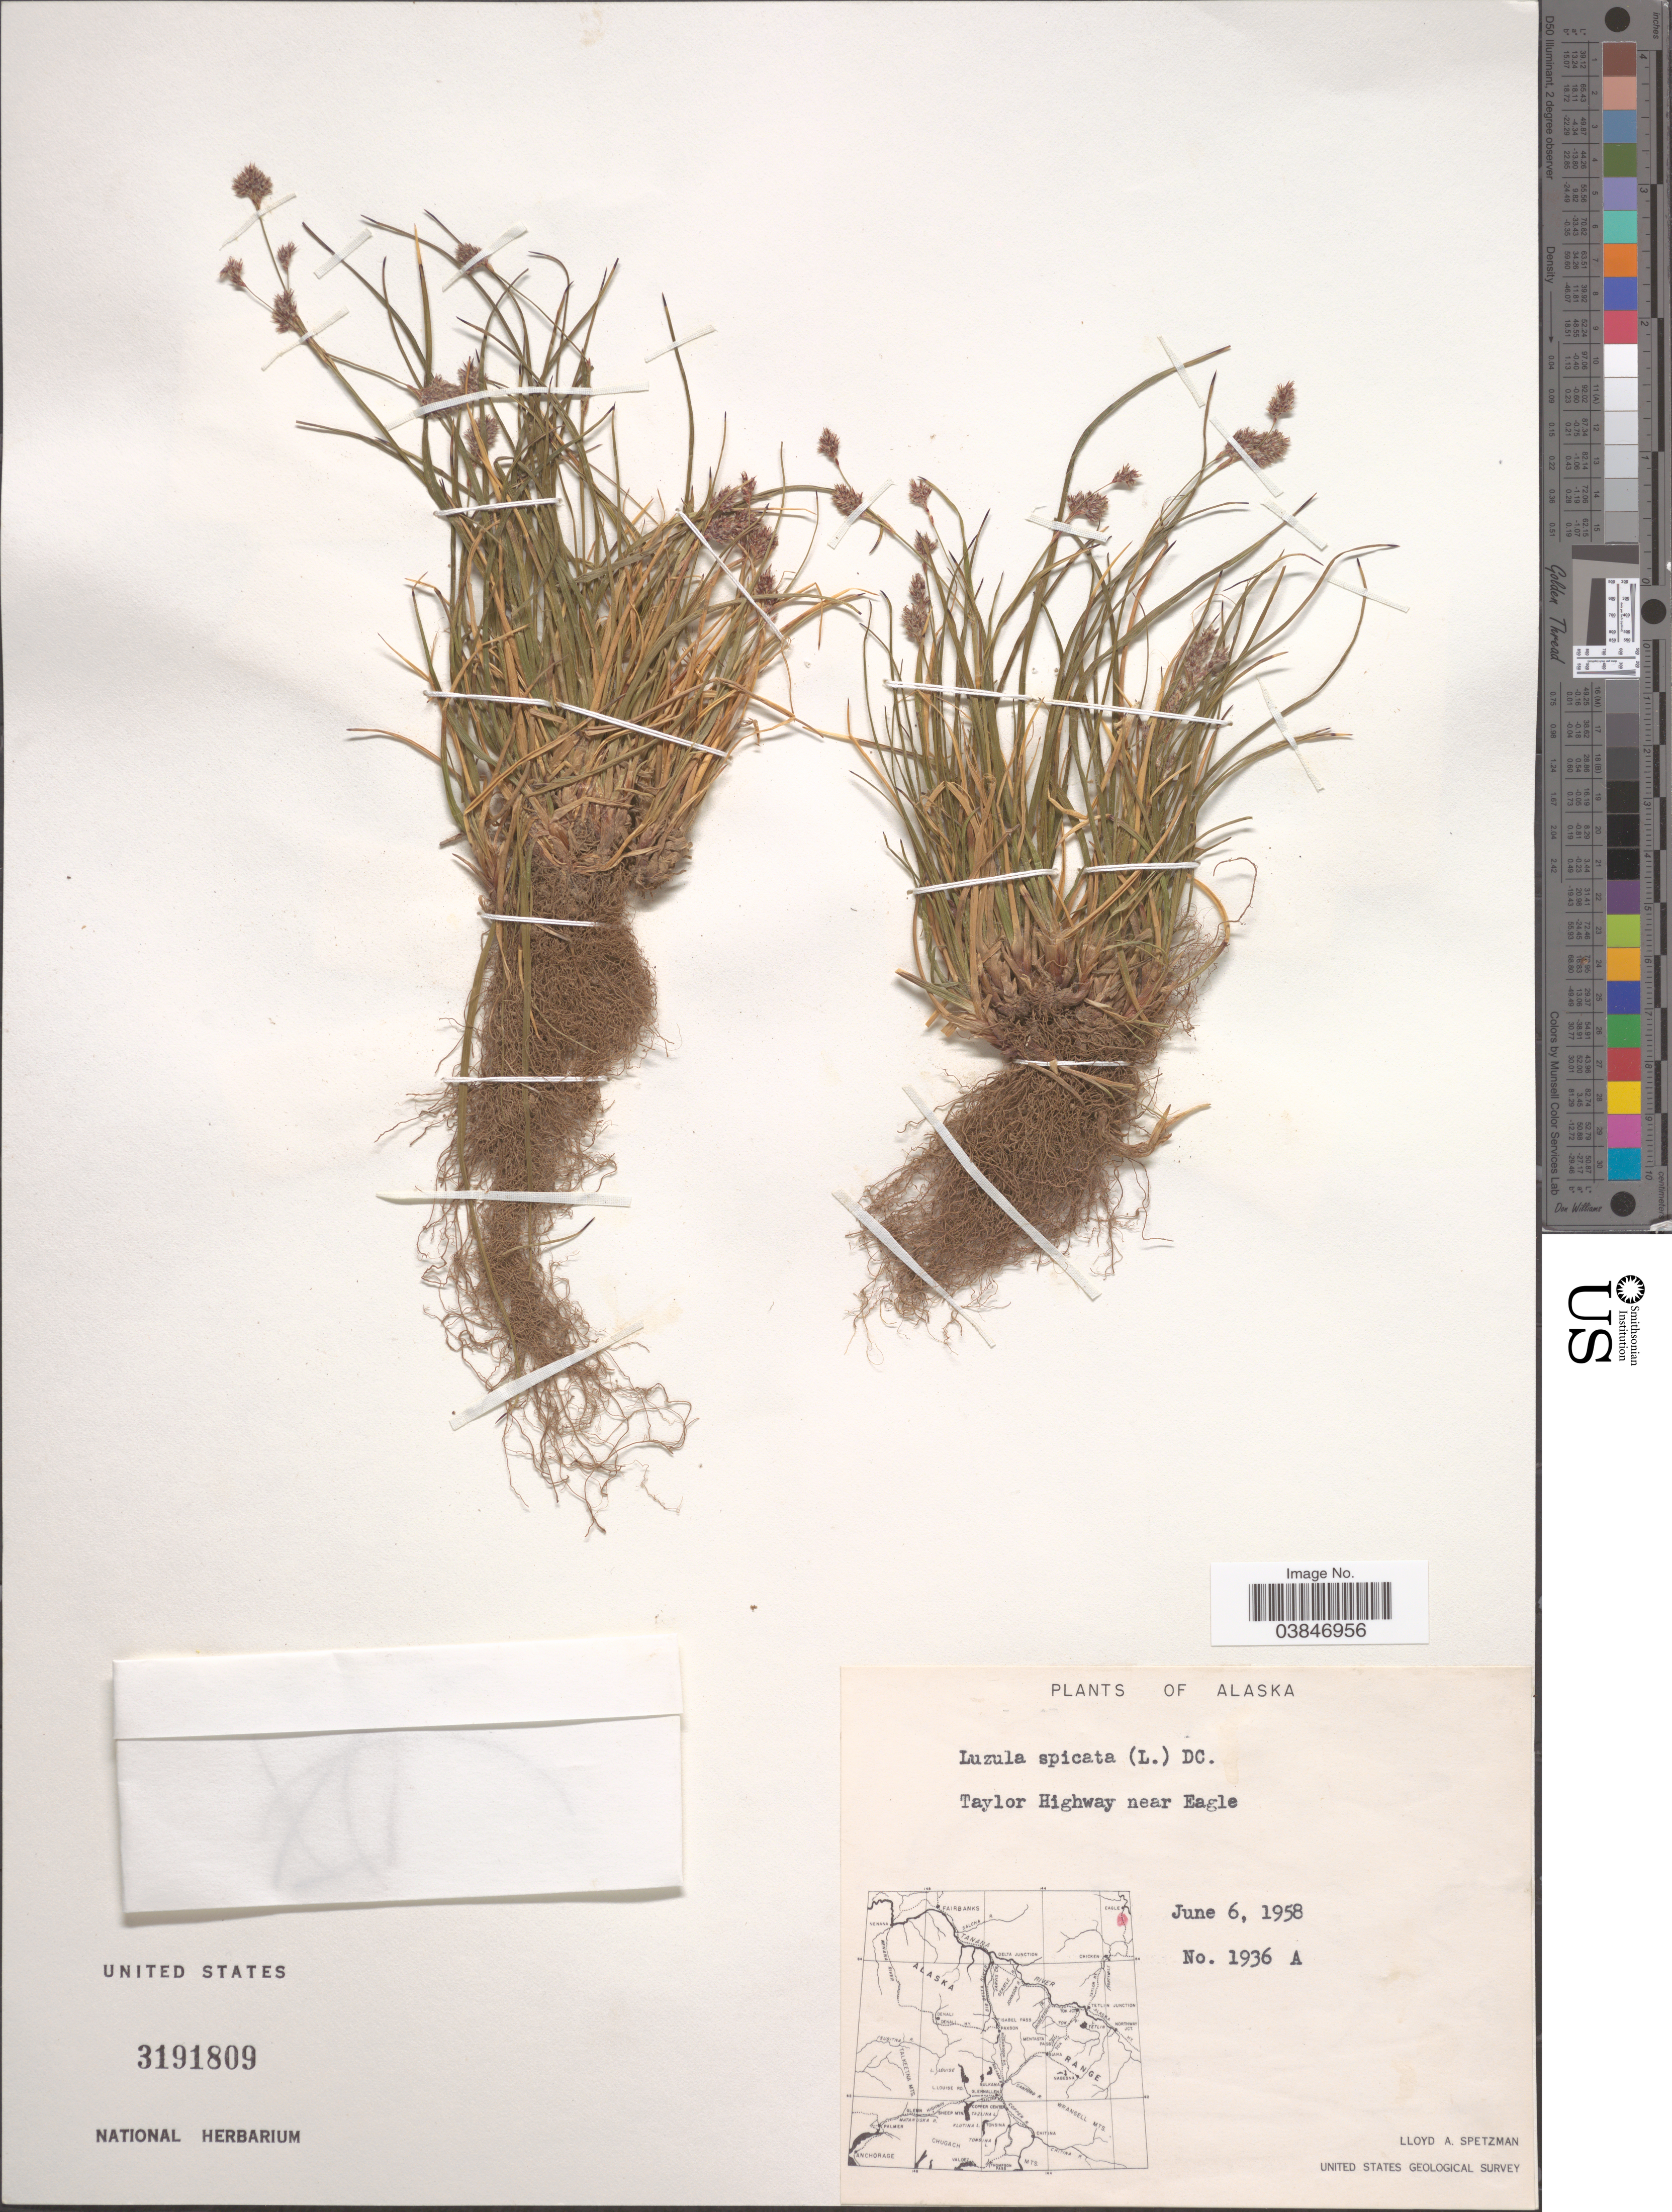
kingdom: Plantae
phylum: Tracheophyta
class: Liliopsida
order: Poales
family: Juncaceae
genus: Luzula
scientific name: Luzula spicata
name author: (L.) DC.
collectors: L. Spetzman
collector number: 1936 A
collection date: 1958-06-06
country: United States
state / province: Alaska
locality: Taylor Highway near Eagle.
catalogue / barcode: US 3191809